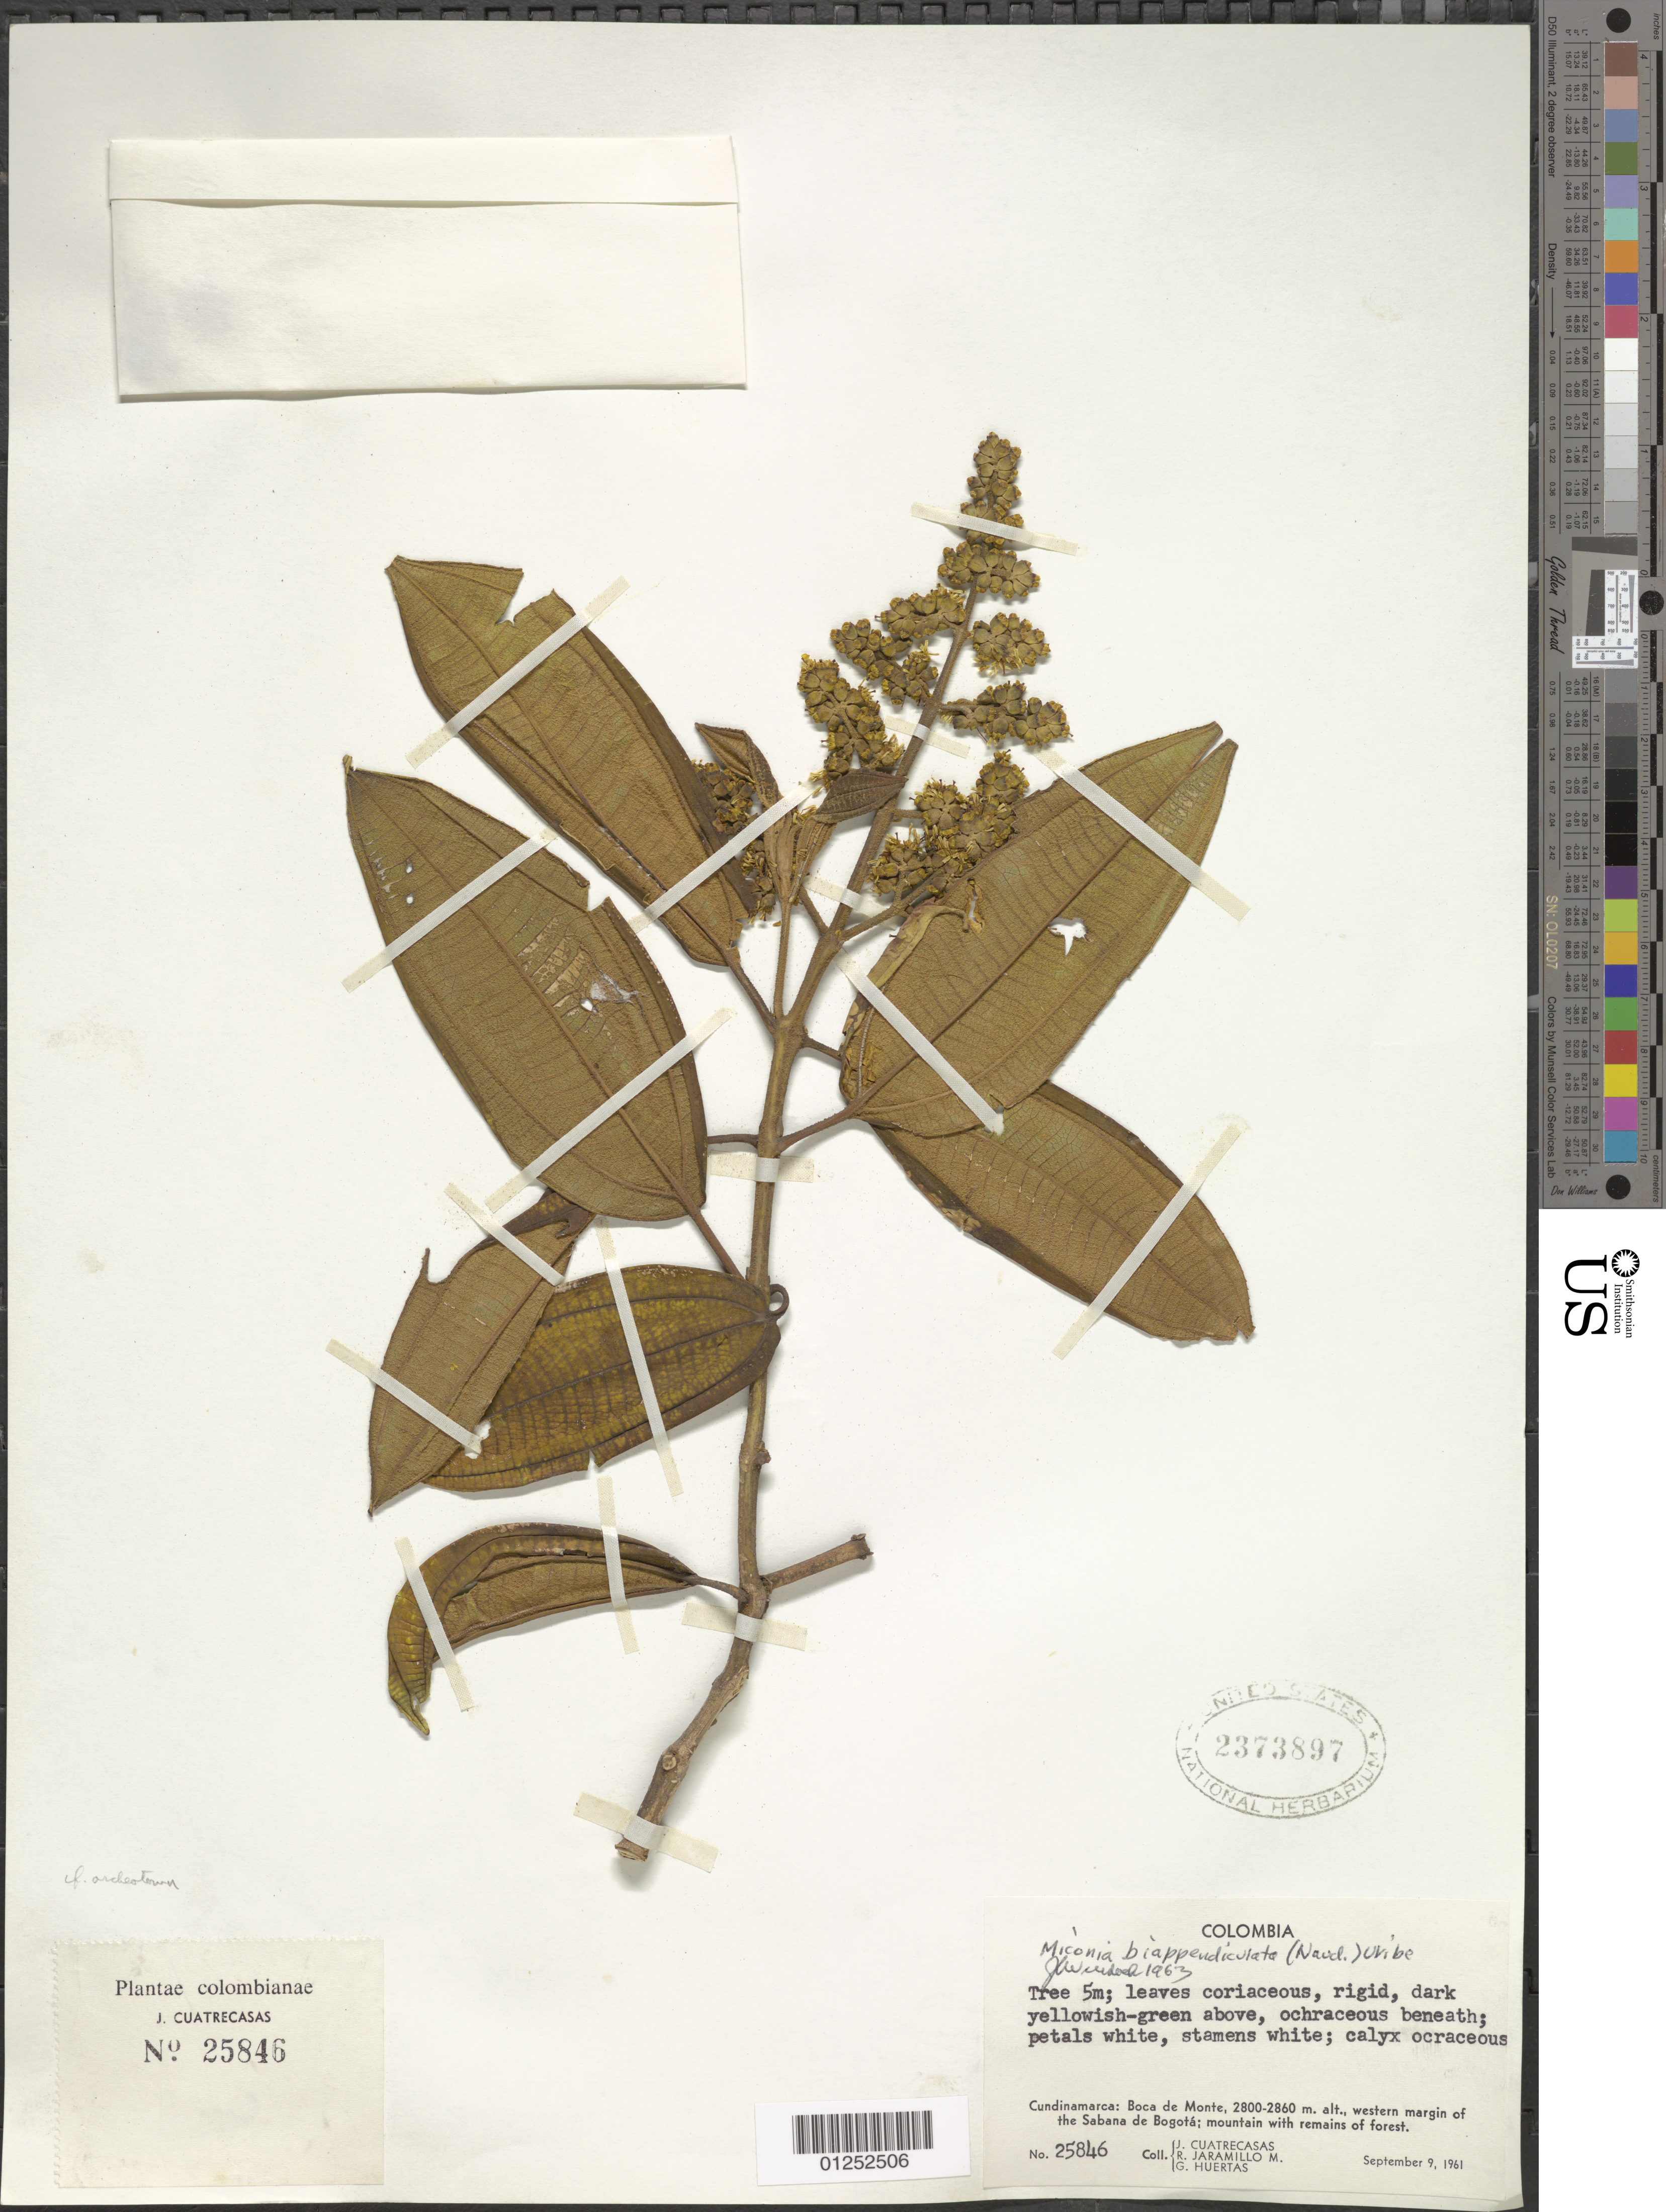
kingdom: Plantae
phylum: Tracheophyta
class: Magnoliopsida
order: Myrtales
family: Melastomataceae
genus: Miconia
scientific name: Miconia biappendiculata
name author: (Naudin) L. Uribe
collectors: J. Cuatrecasas, R. Jaramillo M. & G. Huertas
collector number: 25846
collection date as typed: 9-Sep-61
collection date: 1961-09-09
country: Colombia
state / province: Cundinamarca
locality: Boca de Monte, W margin of the Sabana de Bogota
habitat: mountain with remains of forest.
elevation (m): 2800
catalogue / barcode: US 2373897